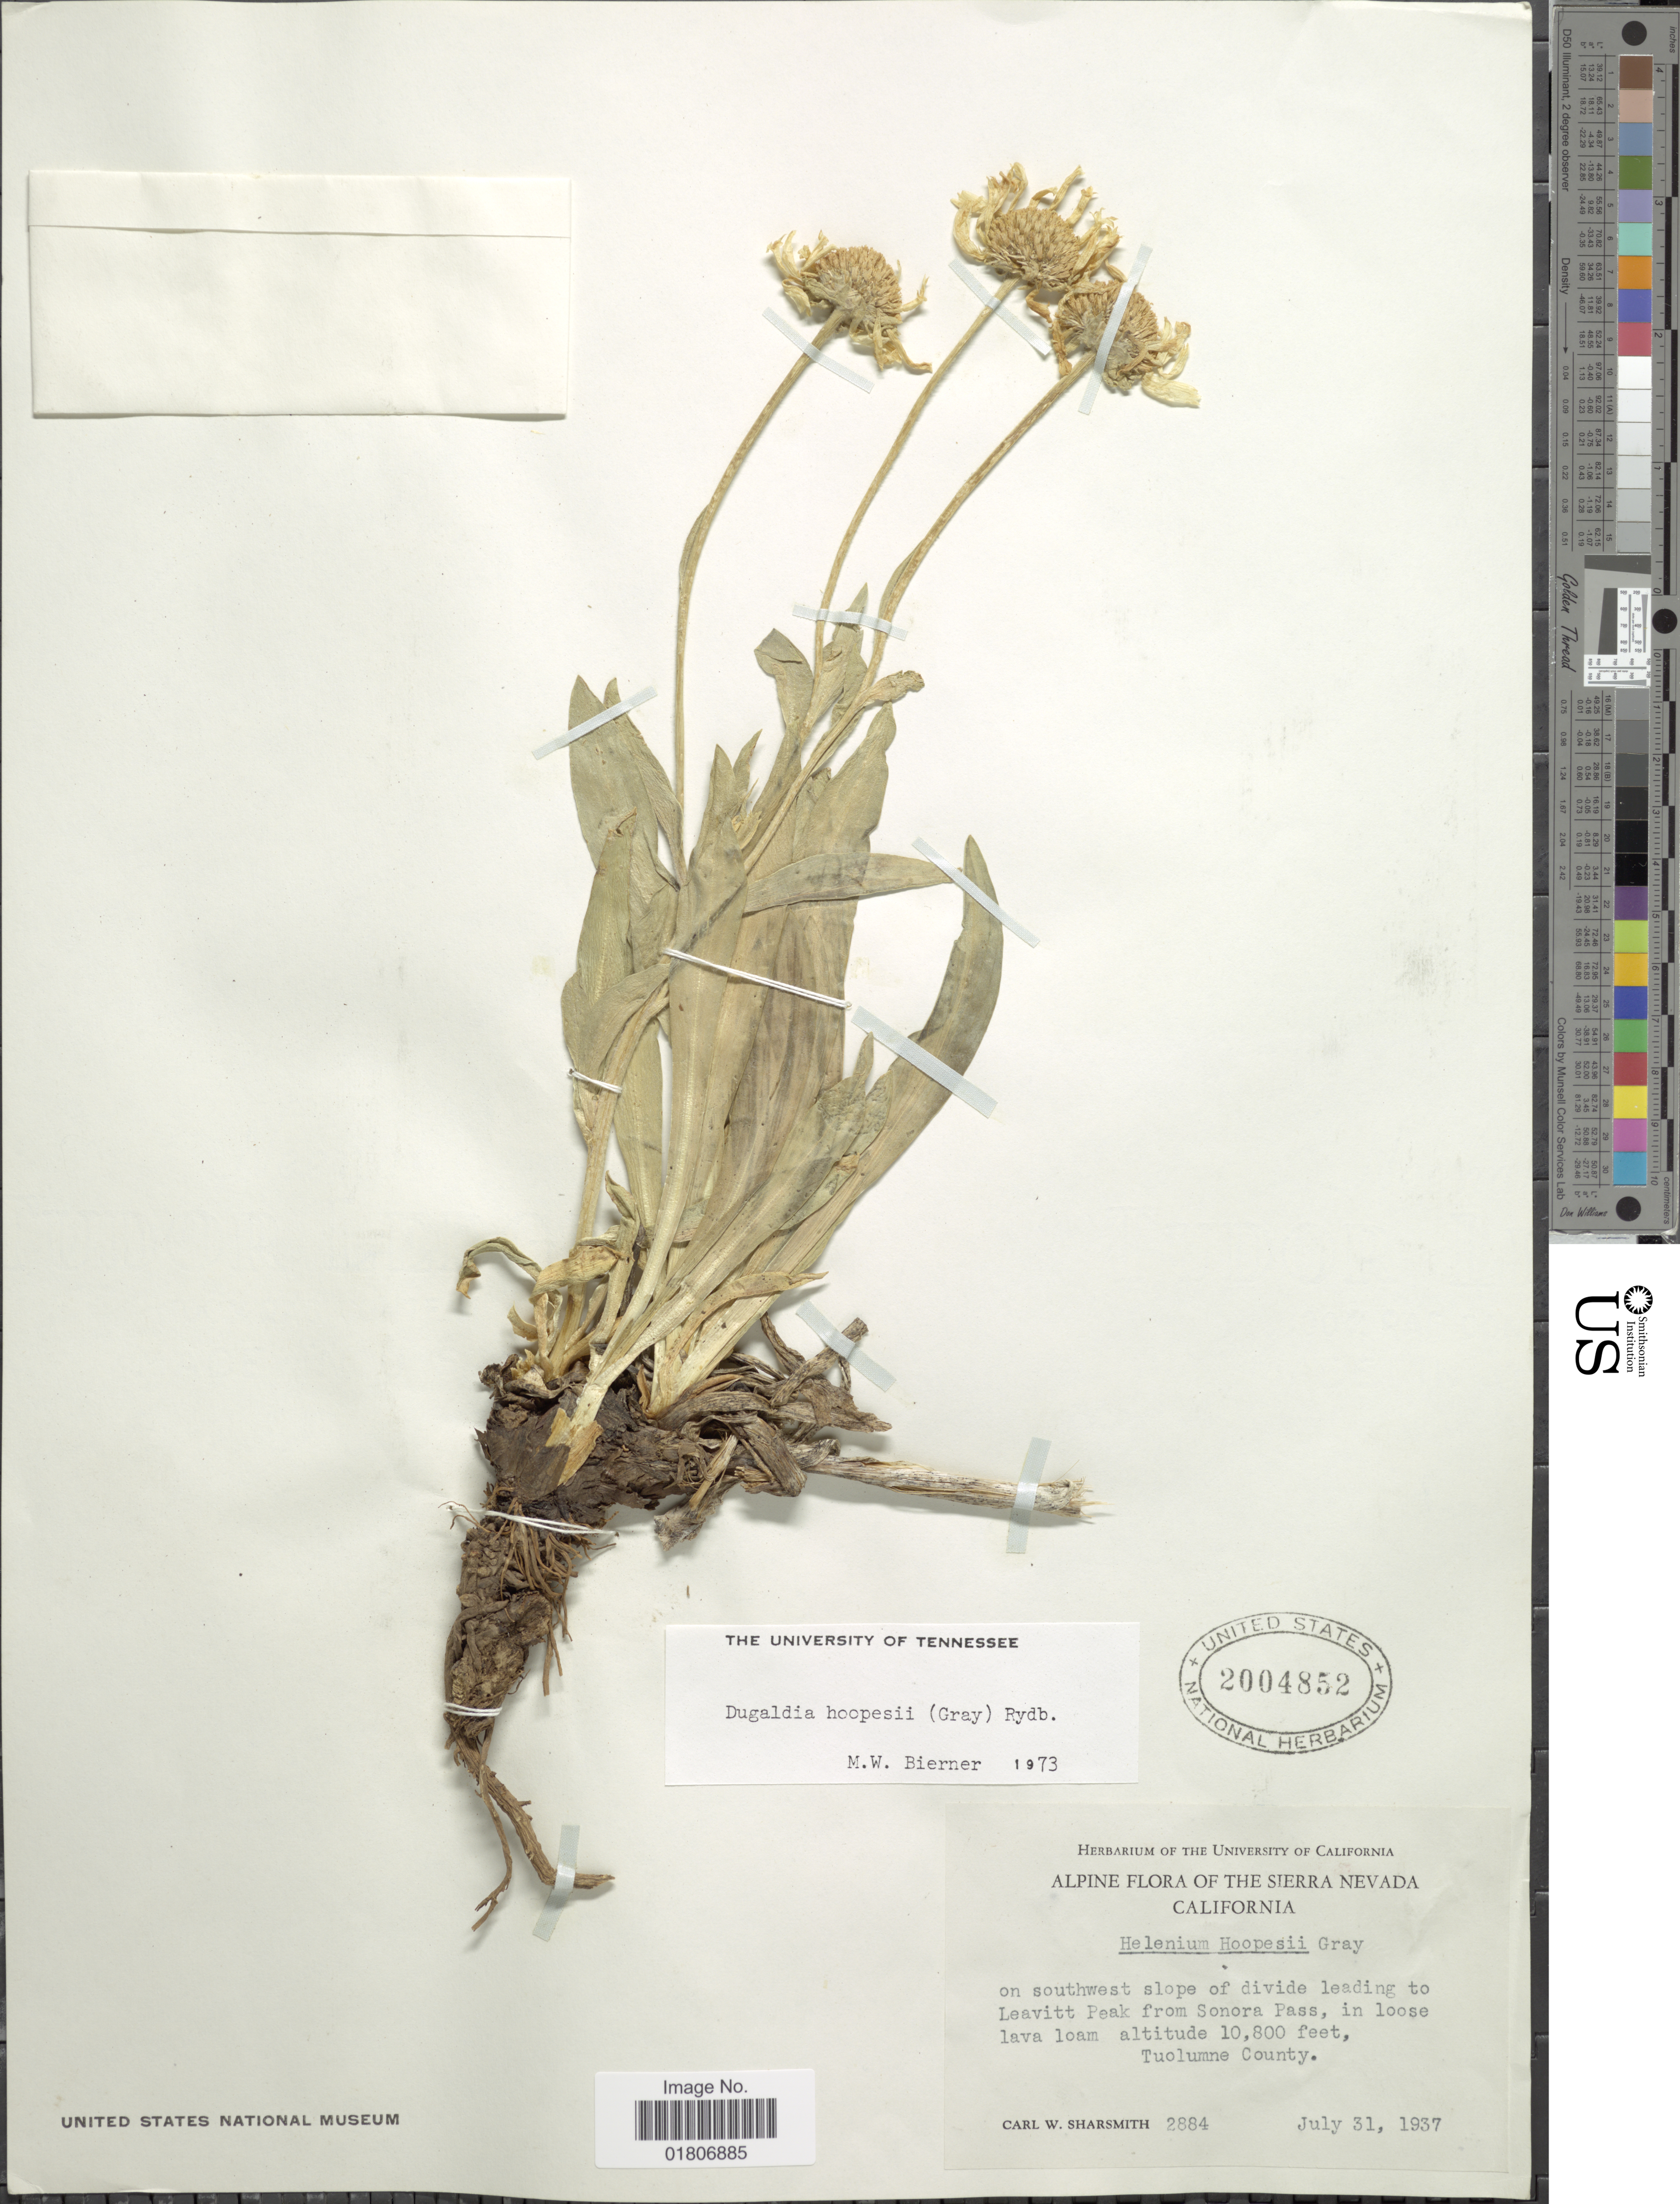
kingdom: Plantae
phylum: Tracheophyta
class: Magnoliopsida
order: Asterales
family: Asteraceae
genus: Dugaldia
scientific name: Dugaldia hoopesii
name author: (A. Gray) Rydb.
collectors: C. Sharsmith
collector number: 2884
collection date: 1937-07-31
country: United States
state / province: California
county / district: Tuolumne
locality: Alpine of the Sierra Nevada. on southwest slope of divide leading to Leavitt Peak from Sonora Pass, Tuolumne County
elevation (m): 3292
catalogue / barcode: US 2004852